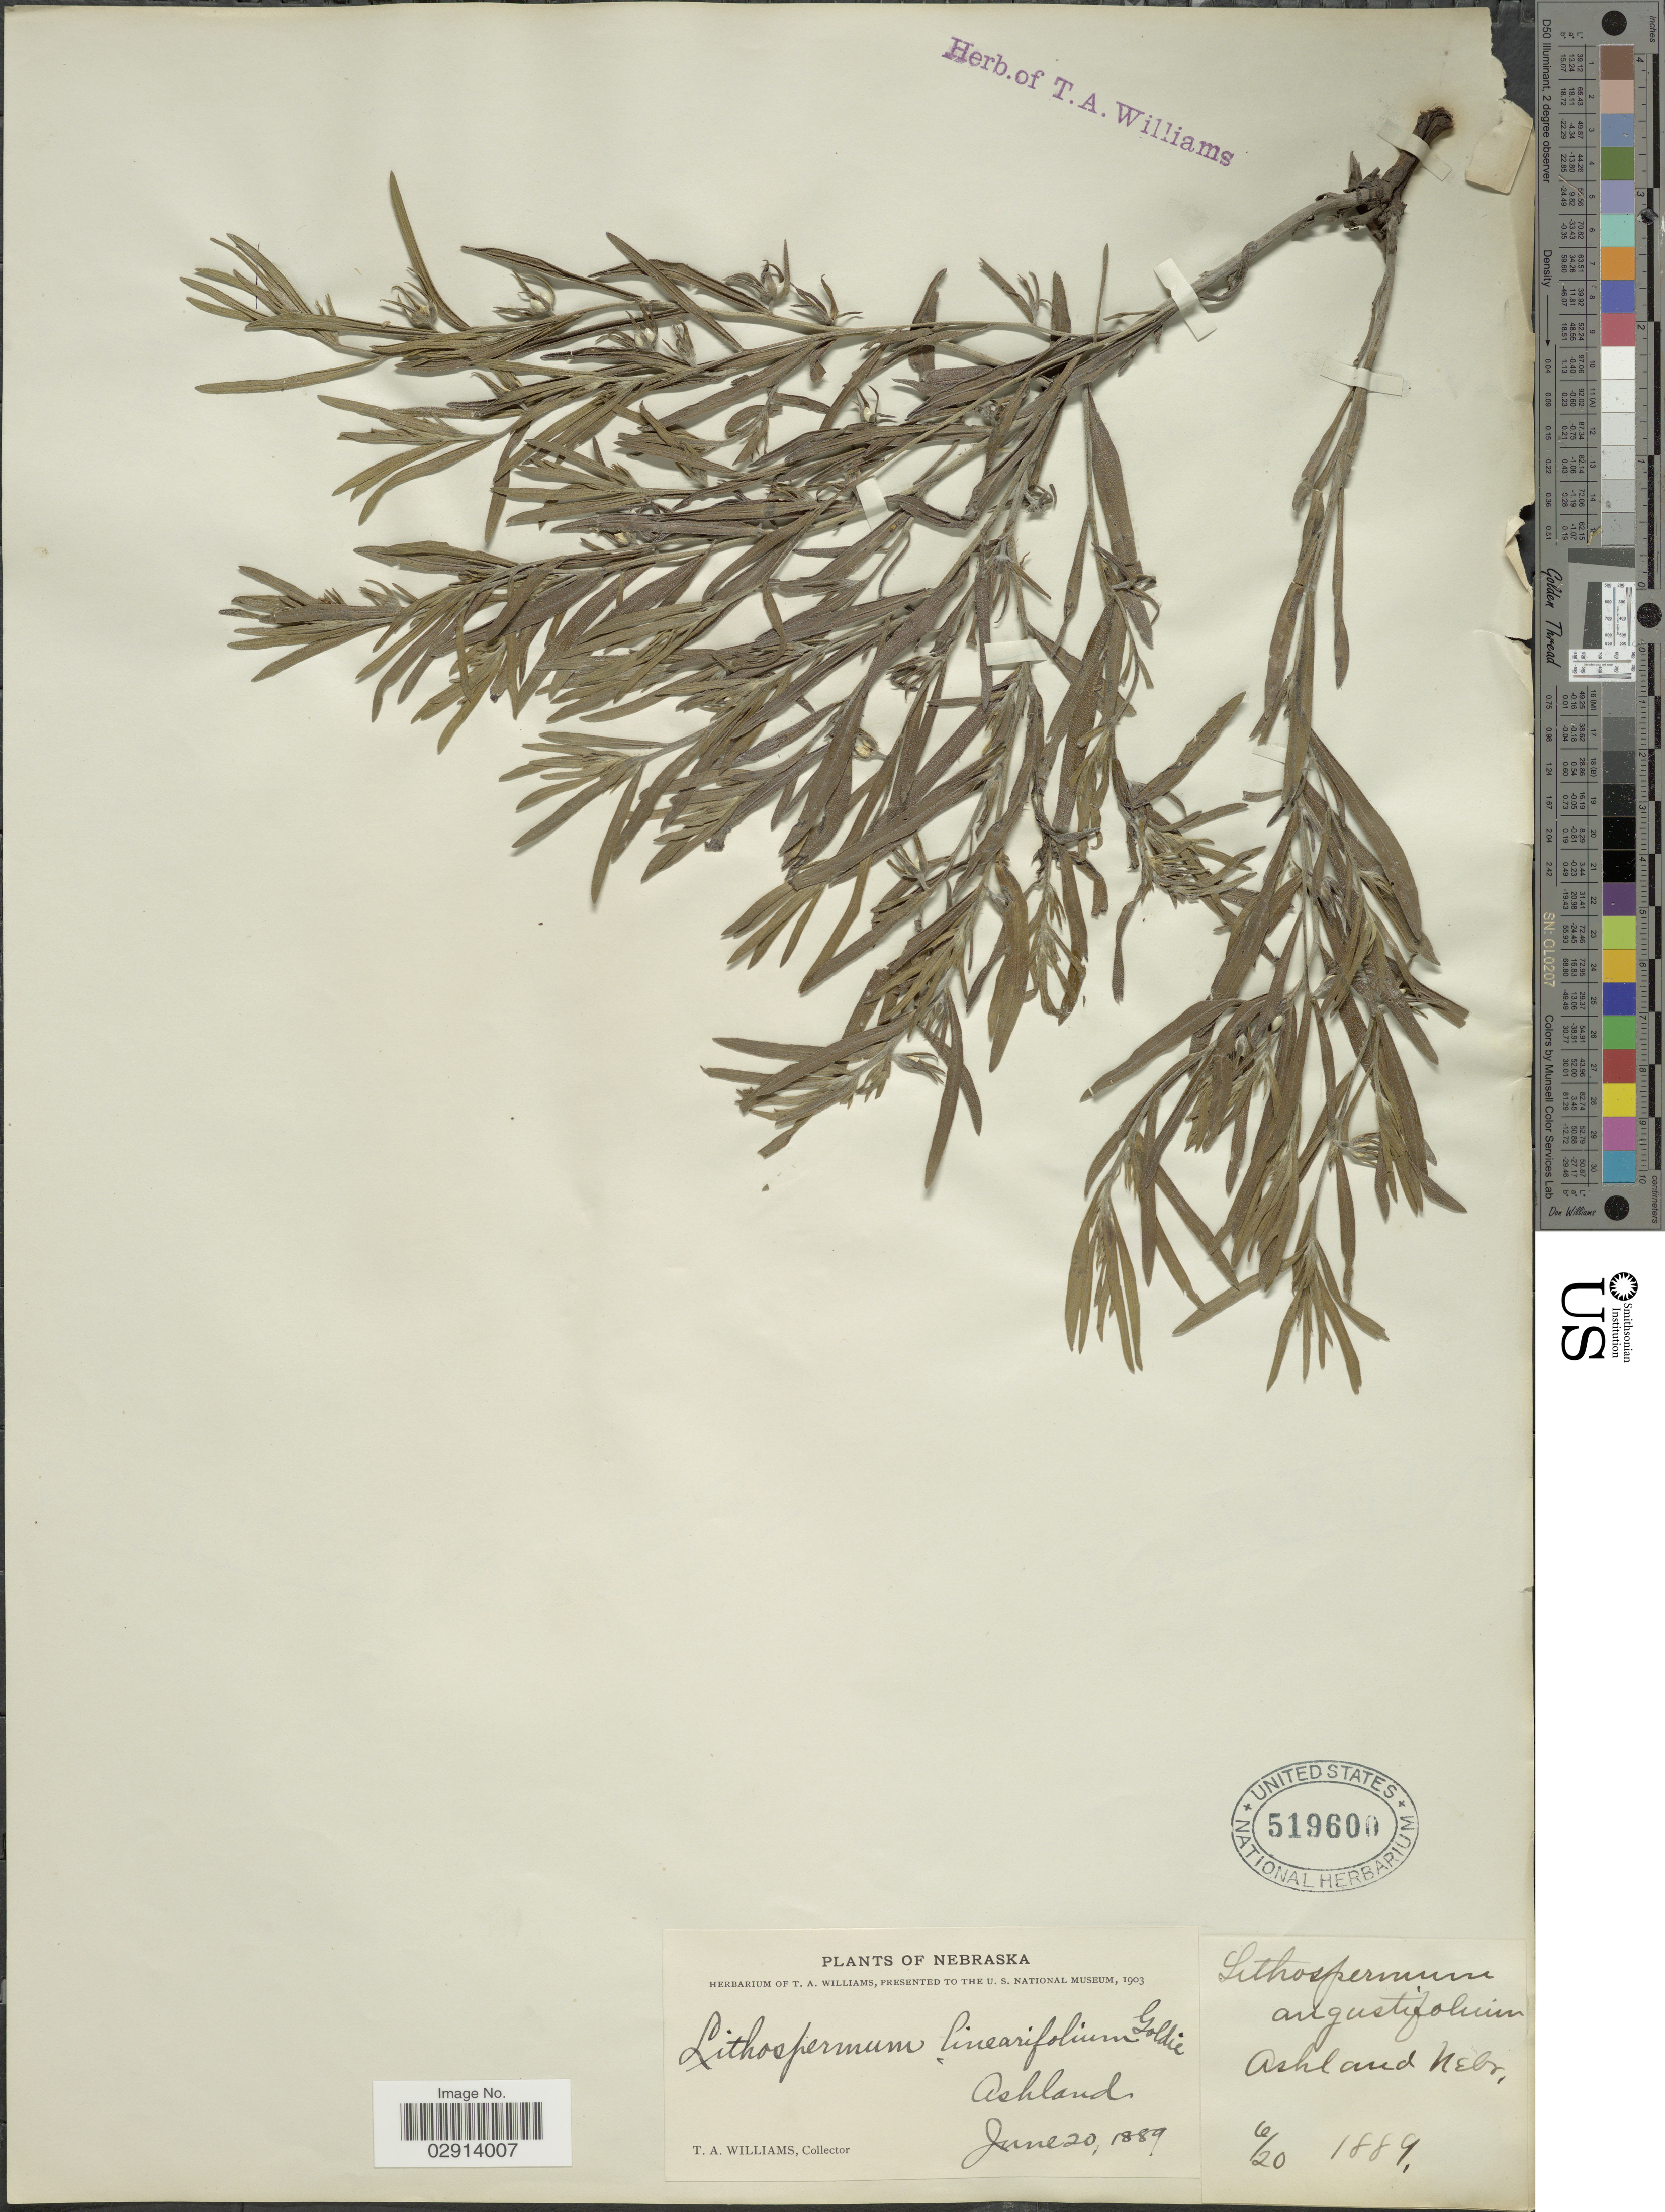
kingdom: Plantae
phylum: Tracheophyta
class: Magnoliopsida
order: Boraginales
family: Boraginaceae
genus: Lithospermum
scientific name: Lithospermum incisum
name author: Lehm.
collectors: T. Williams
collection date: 1889-06-20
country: United States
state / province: Nebraska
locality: Ashland.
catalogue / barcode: US 519600